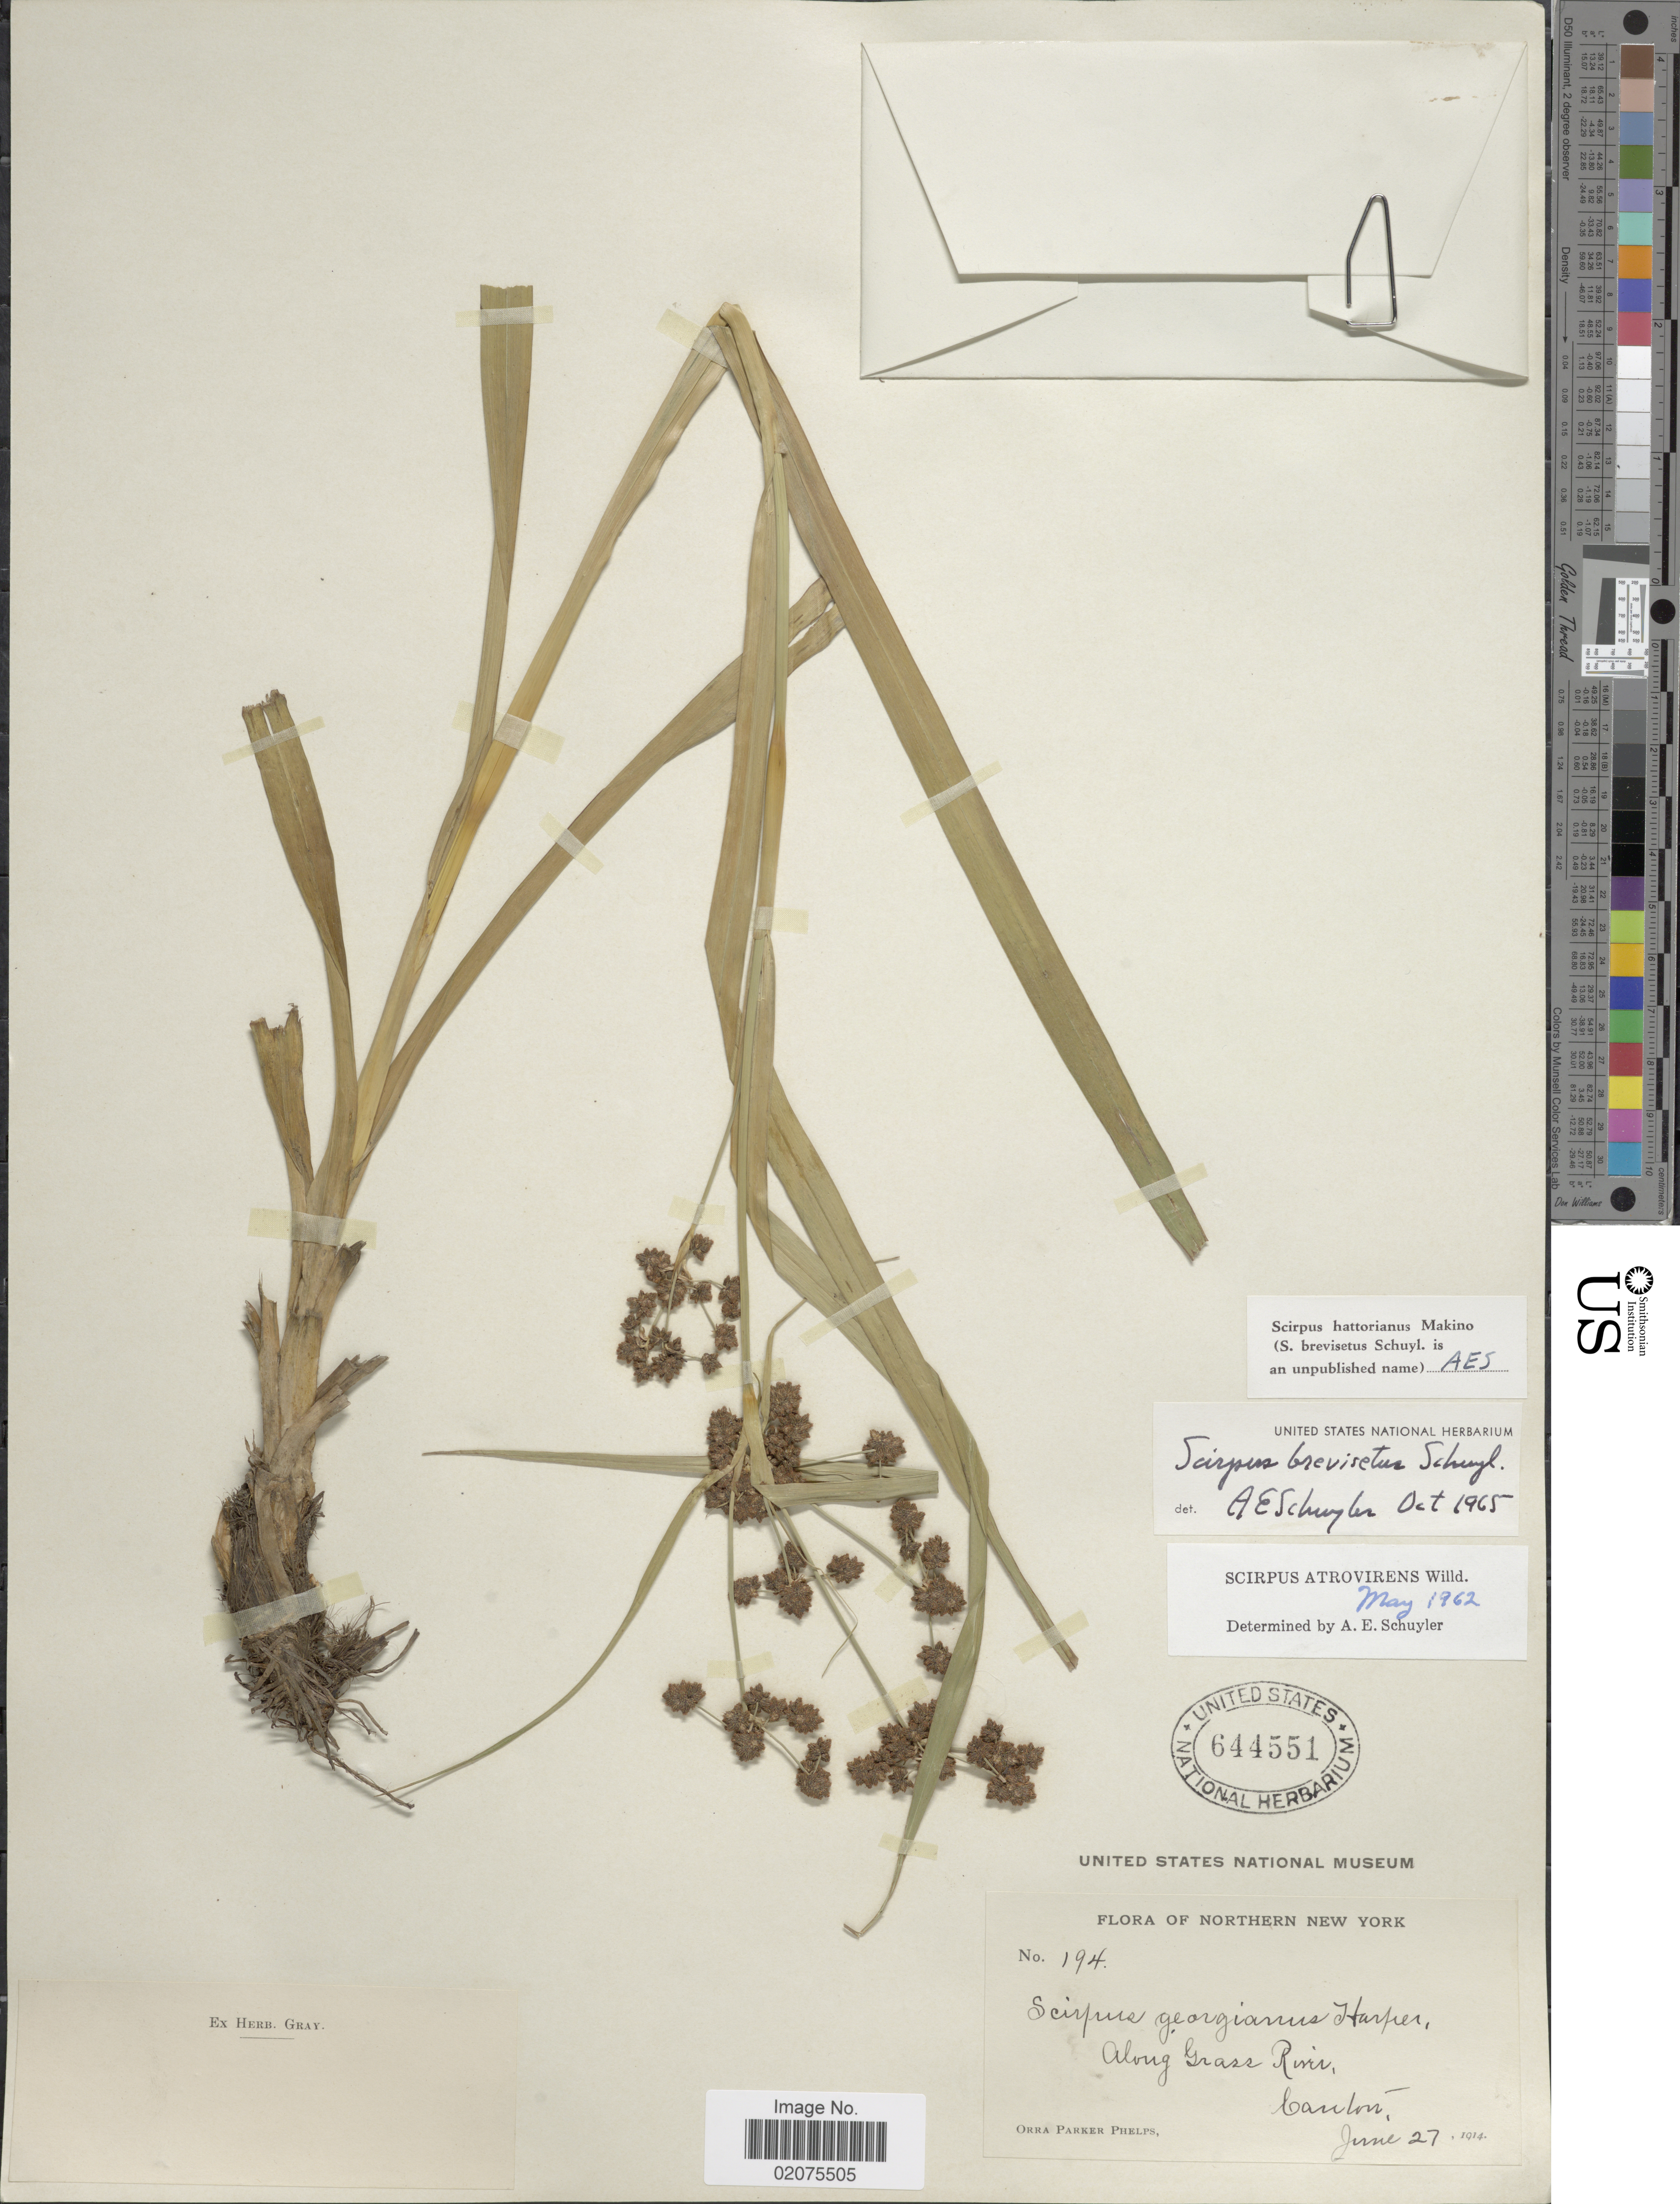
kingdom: Plantae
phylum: Tracheophyta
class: Liliopsida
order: Poales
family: Cyperaceae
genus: Scirpus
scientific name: Scirpus hattorianus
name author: Makino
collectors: O. P. Phelps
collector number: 194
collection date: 1914-06-27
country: United States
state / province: New York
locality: Northern New York. Along Grass River, Canton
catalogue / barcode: US 644551